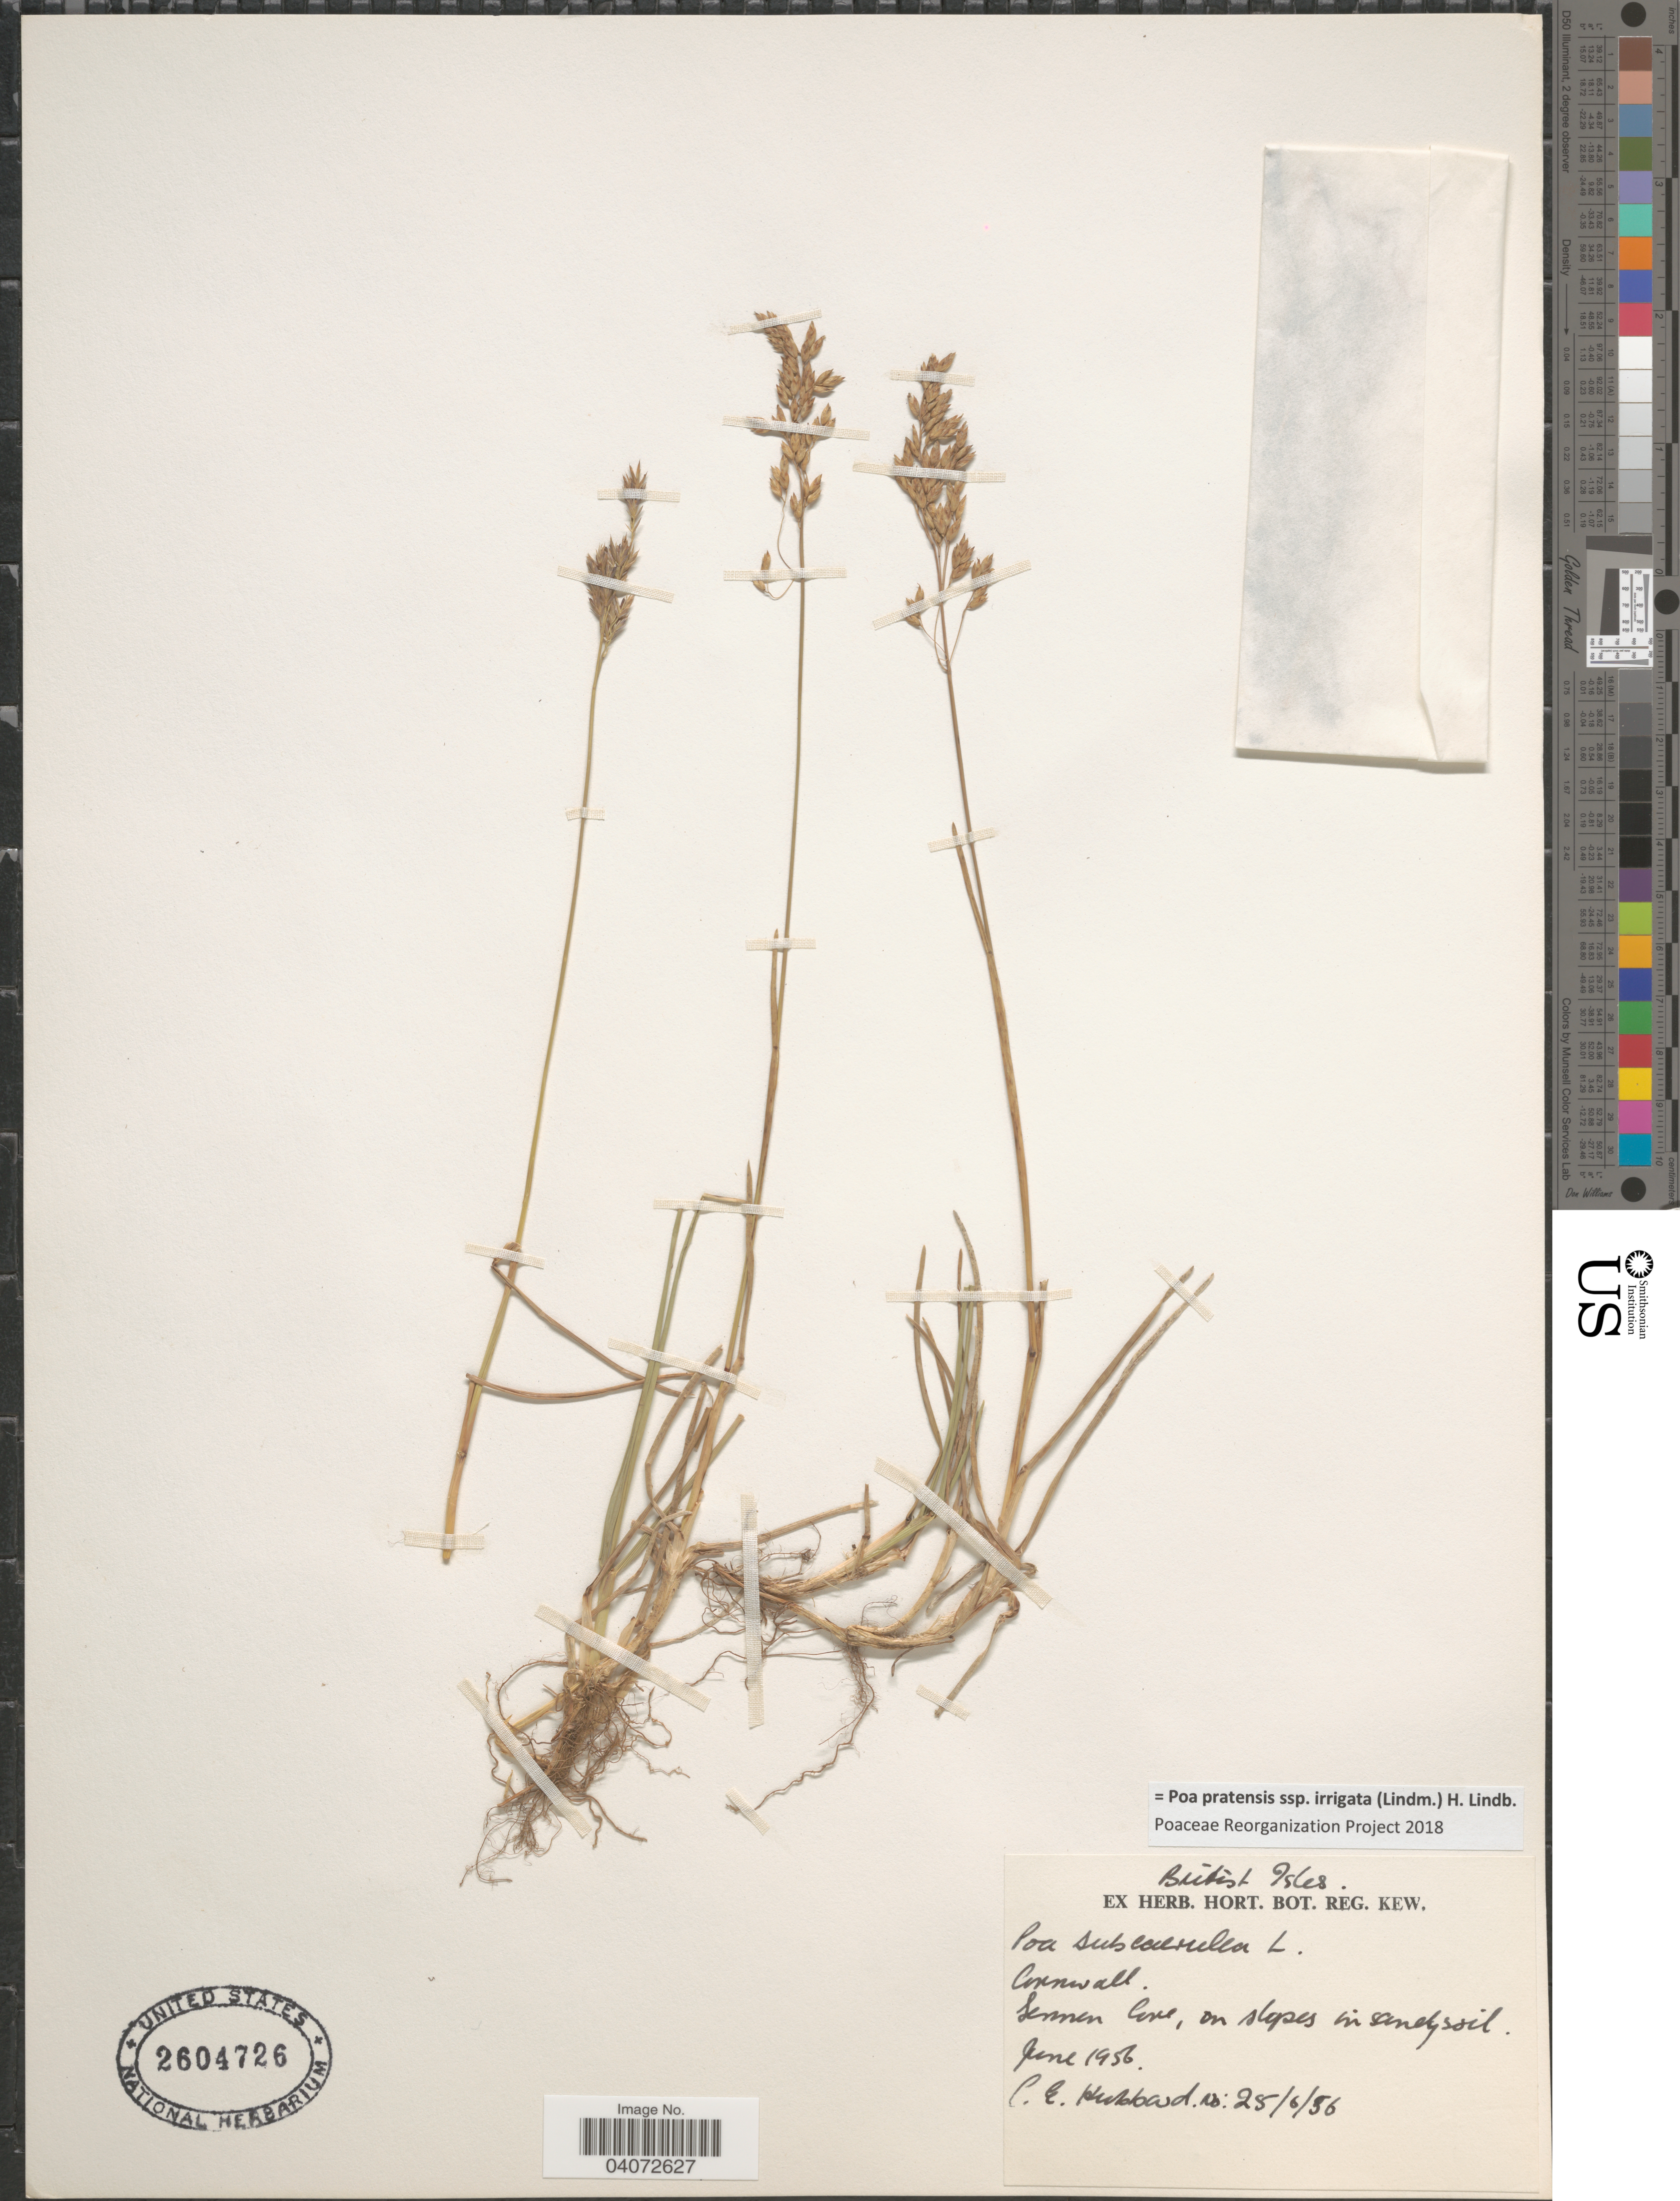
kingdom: Plantae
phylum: Tracheophyta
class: Liliopsida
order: Poales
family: Poaceae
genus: Poa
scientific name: Poa pratensis subsp. irrigata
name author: (Lindm.) H. Lindb.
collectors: C. E. Hubbard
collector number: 25/6/56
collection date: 1956-06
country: United Kingdom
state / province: England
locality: British Isles. Cornwall. Sennen Core, on slopes in sandy soil.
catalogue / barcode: US 2604726